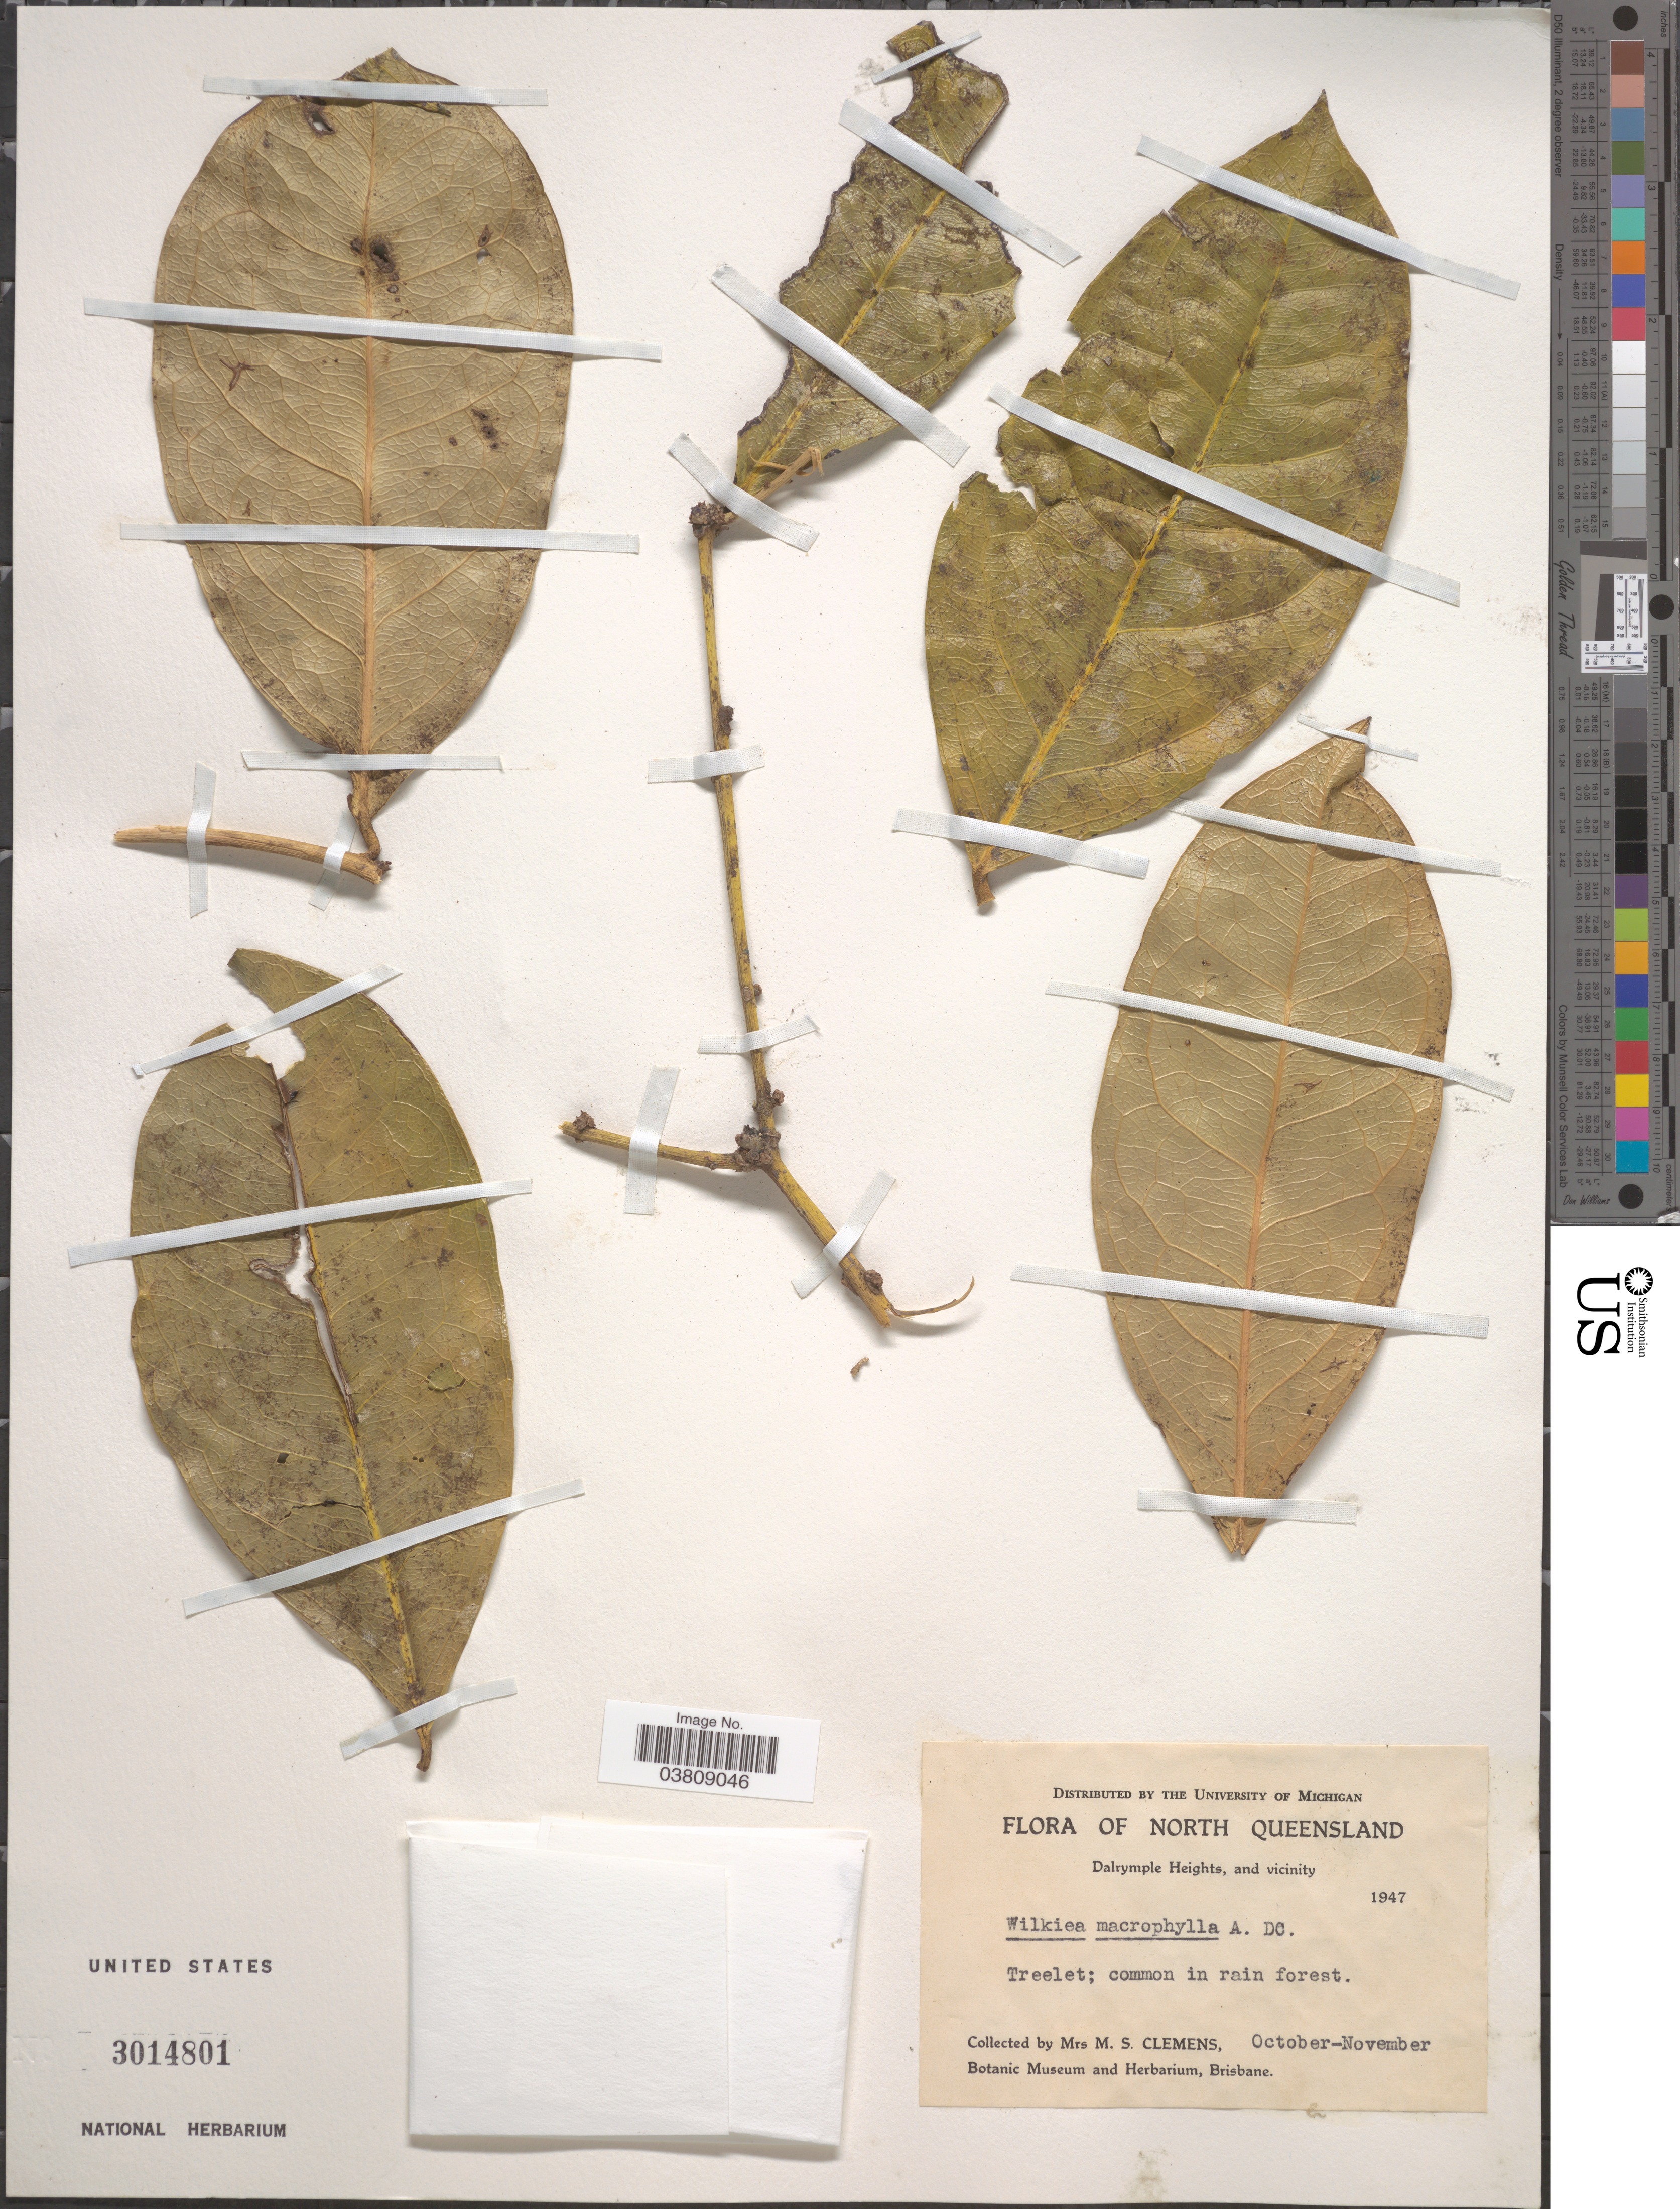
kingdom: Plantae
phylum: Tracheophyta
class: Magnoliopsida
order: Laurales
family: Monimiaceae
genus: Wilkiea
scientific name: Wilkiea macrophylla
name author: (A. Cunn.) A. DC.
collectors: M. S. Clemens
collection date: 1947-10/1947-11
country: Australia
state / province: Queensland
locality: North Queensland. Dalrymple Heights, and vicinity.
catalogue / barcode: US 3014801